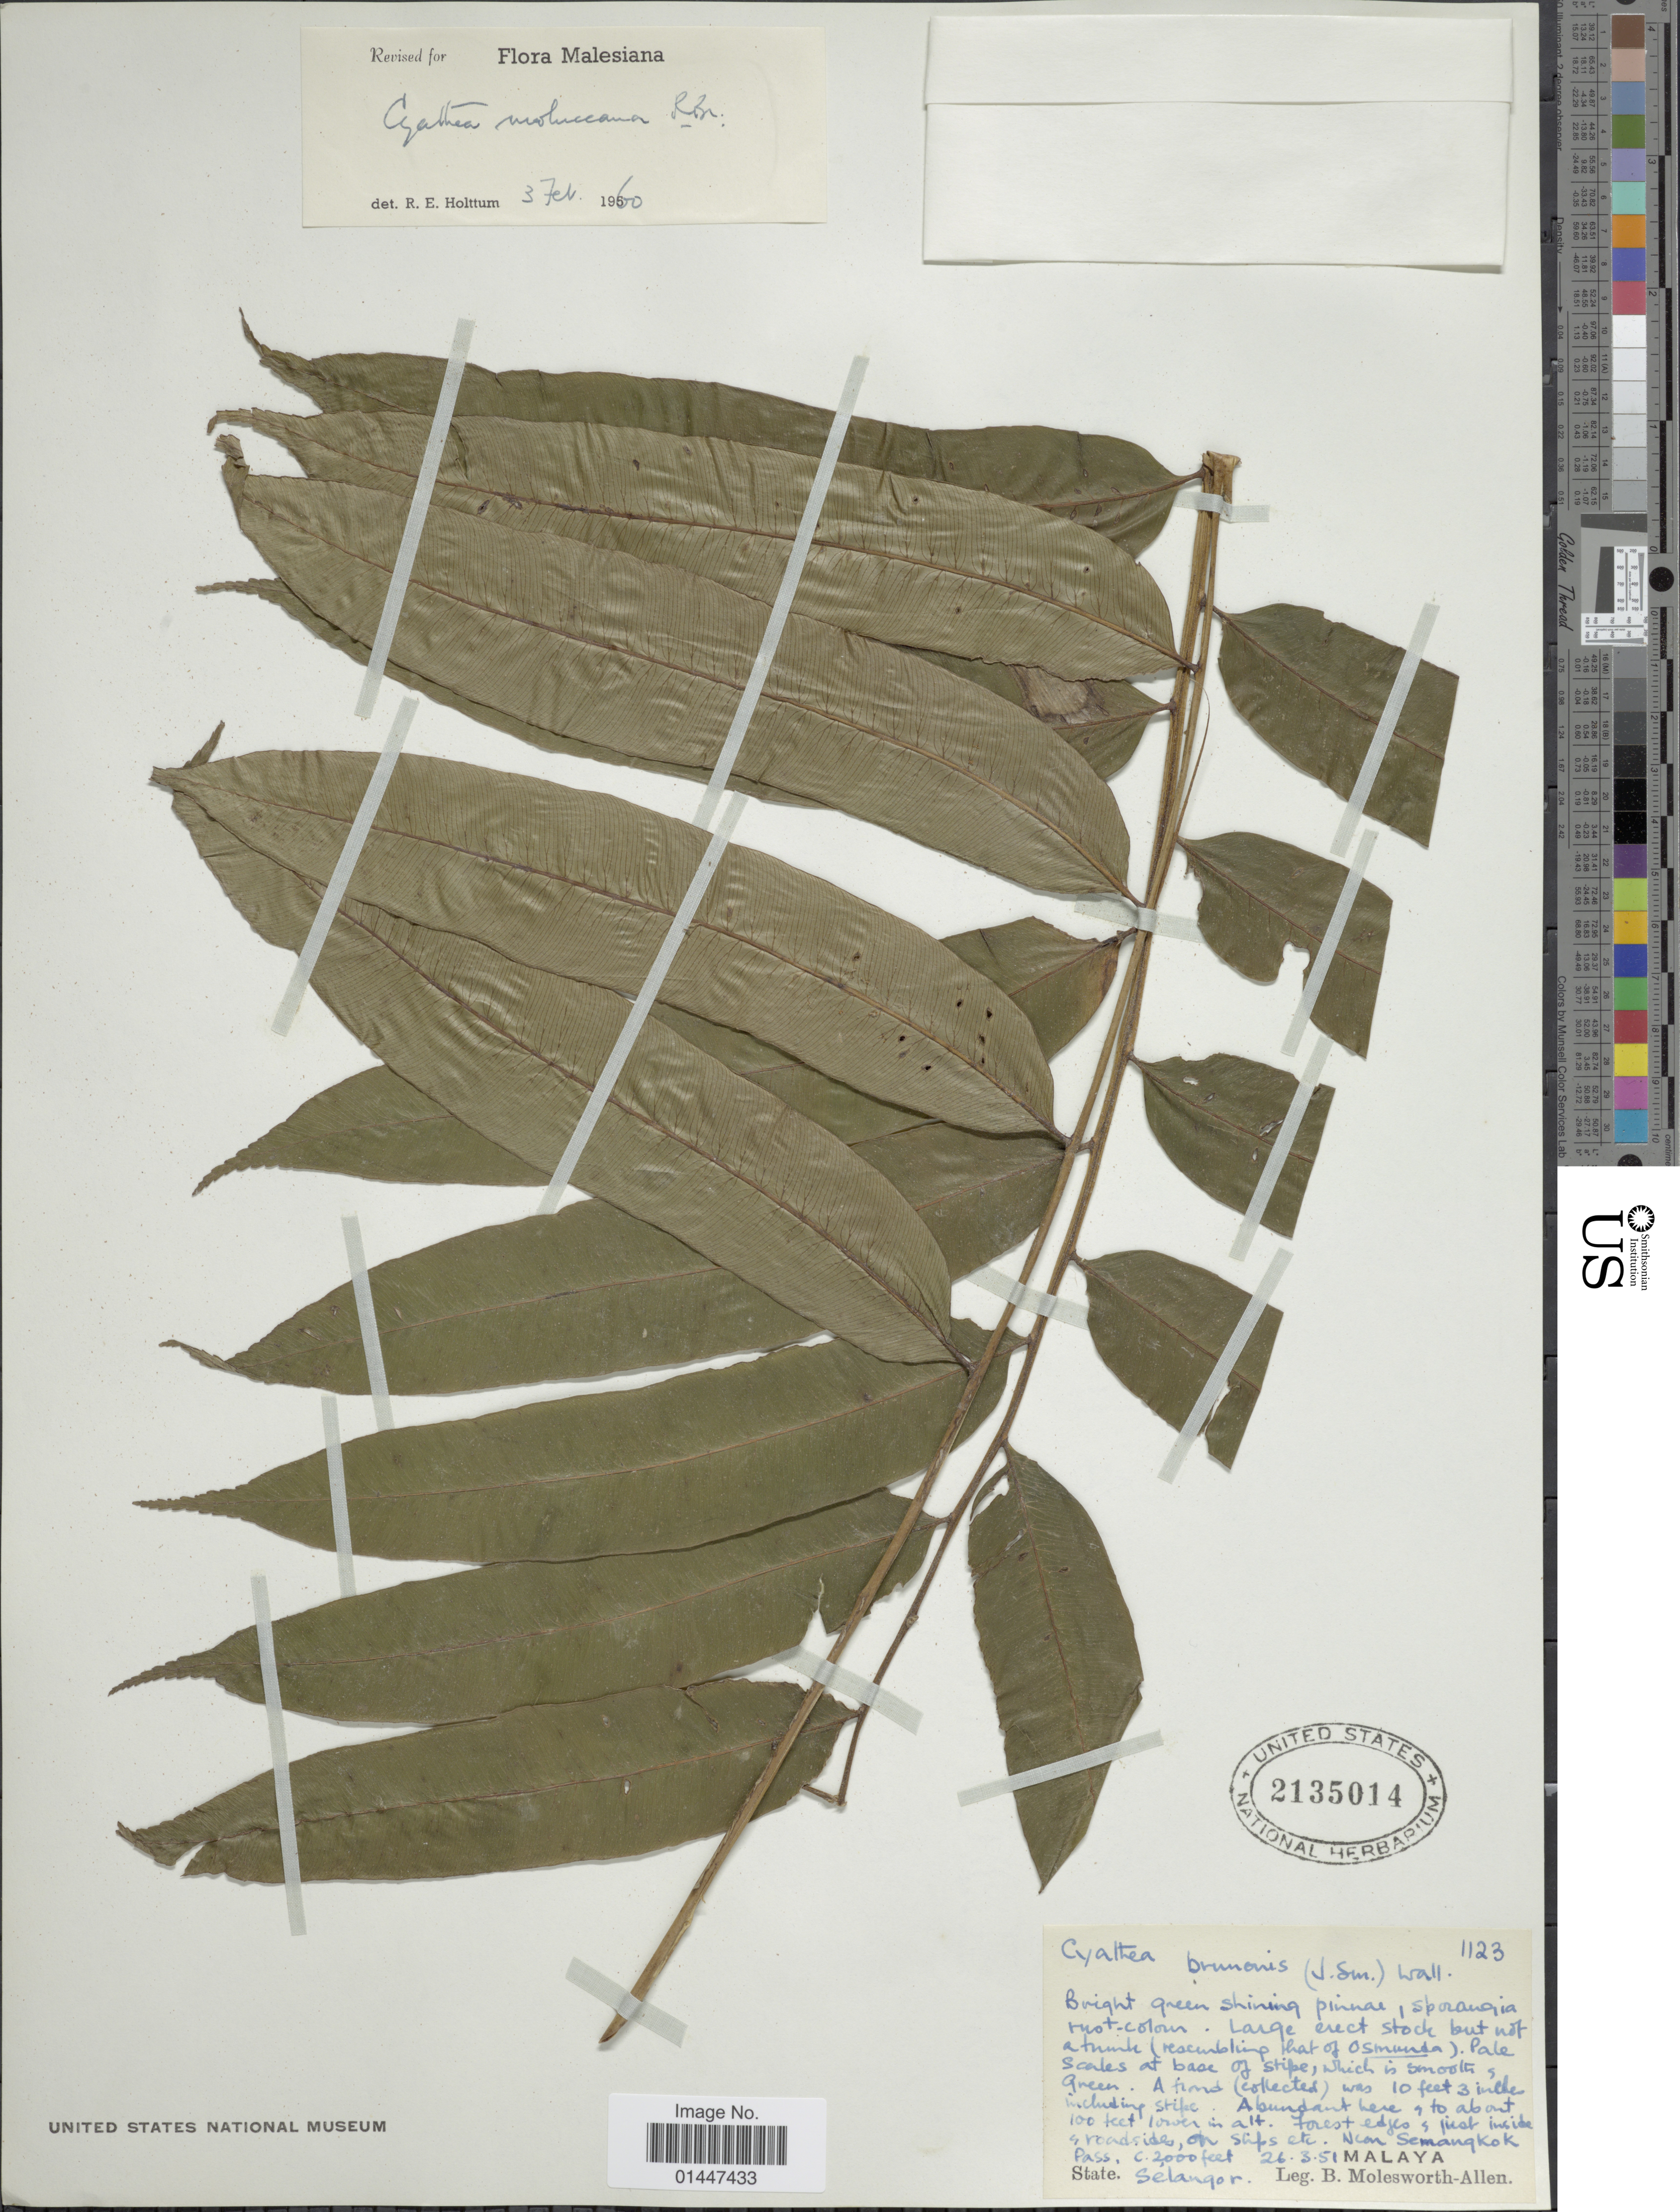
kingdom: Plantae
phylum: Tracheophyta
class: Polypodiopsida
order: Cyatheales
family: Cyatheaceae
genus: Sphaeropteris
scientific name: Sphaeropteris moluccana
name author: (Desv.) R.M. Tryon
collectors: B. E. G. Molesworth-Allen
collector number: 1123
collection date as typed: Transcribed d/m/y: 26/3/51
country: Malaysia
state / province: Selangor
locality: Malaya. Near Semangkok Pass.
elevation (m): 610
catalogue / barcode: US 2135014